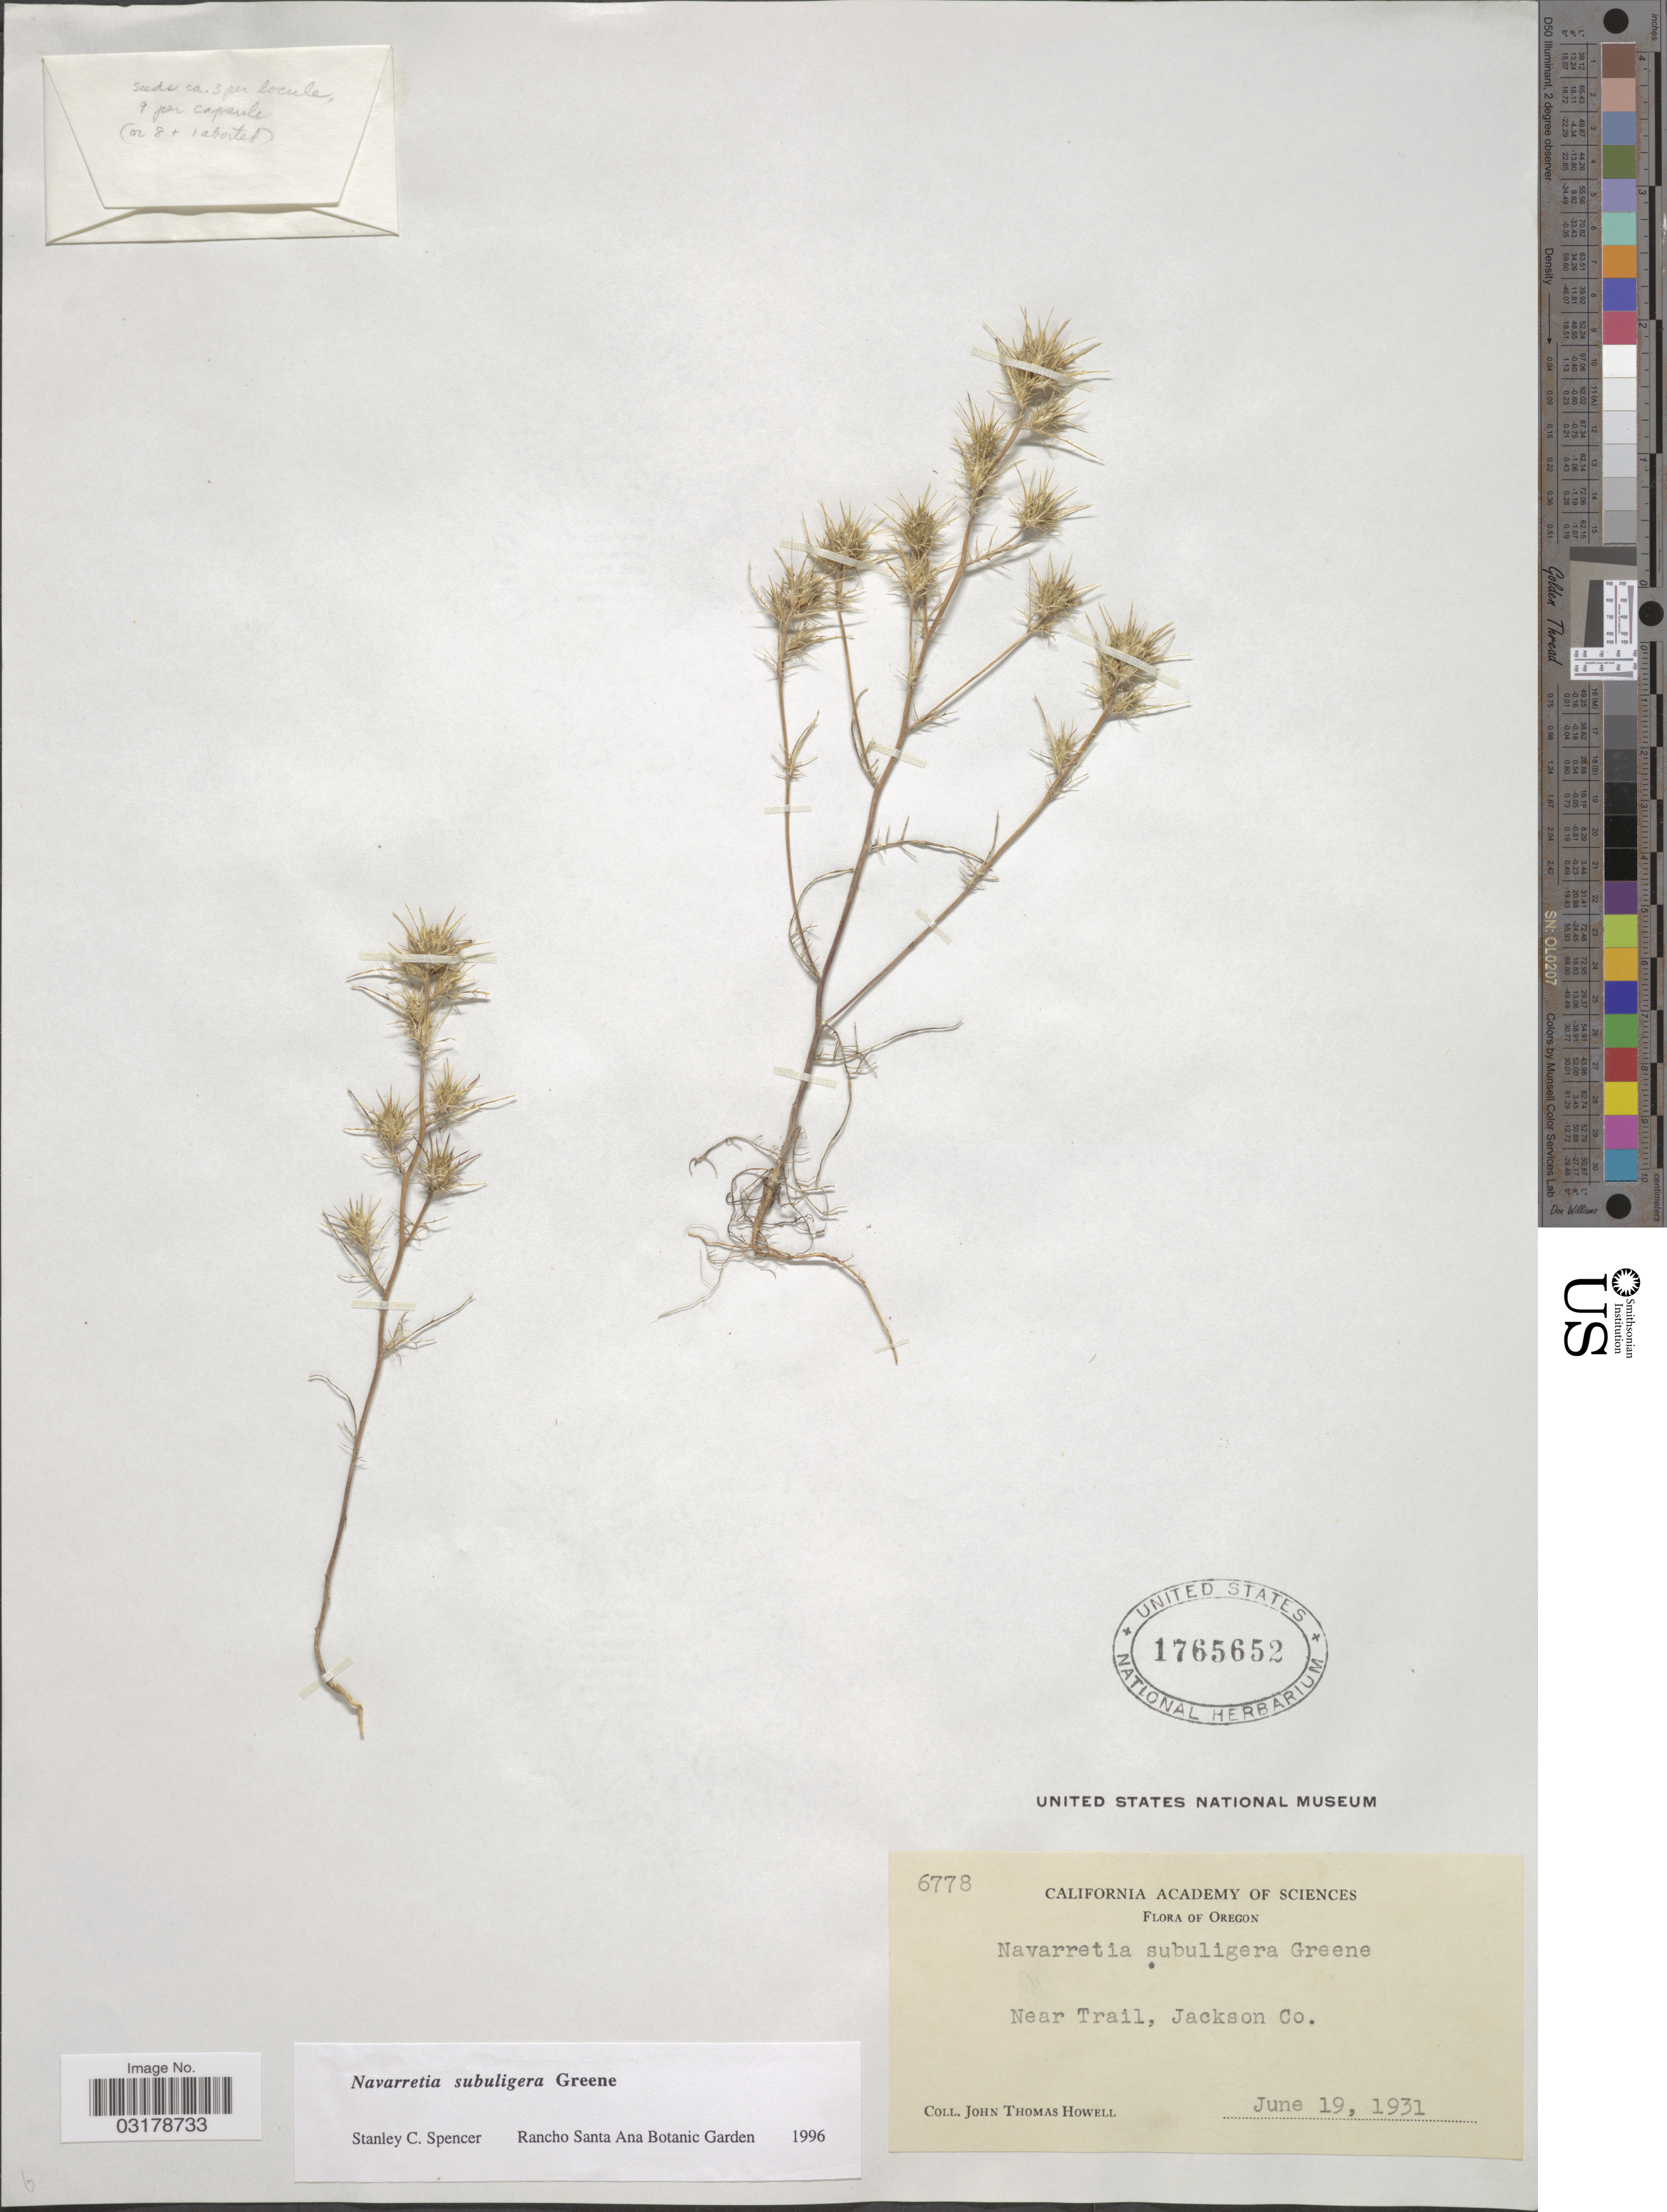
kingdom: Plantae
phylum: Tracheophyta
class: Magnoliopsida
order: Ericales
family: Polemoniaceae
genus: Navarretia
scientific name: Navarretia subuligera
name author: S.W. Greene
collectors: J. T. Howell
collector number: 6778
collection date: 1931-06-19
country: United States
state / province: Oregon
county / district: Jackson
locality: Near Trail, Jackson Co.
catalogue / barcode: US 1765652